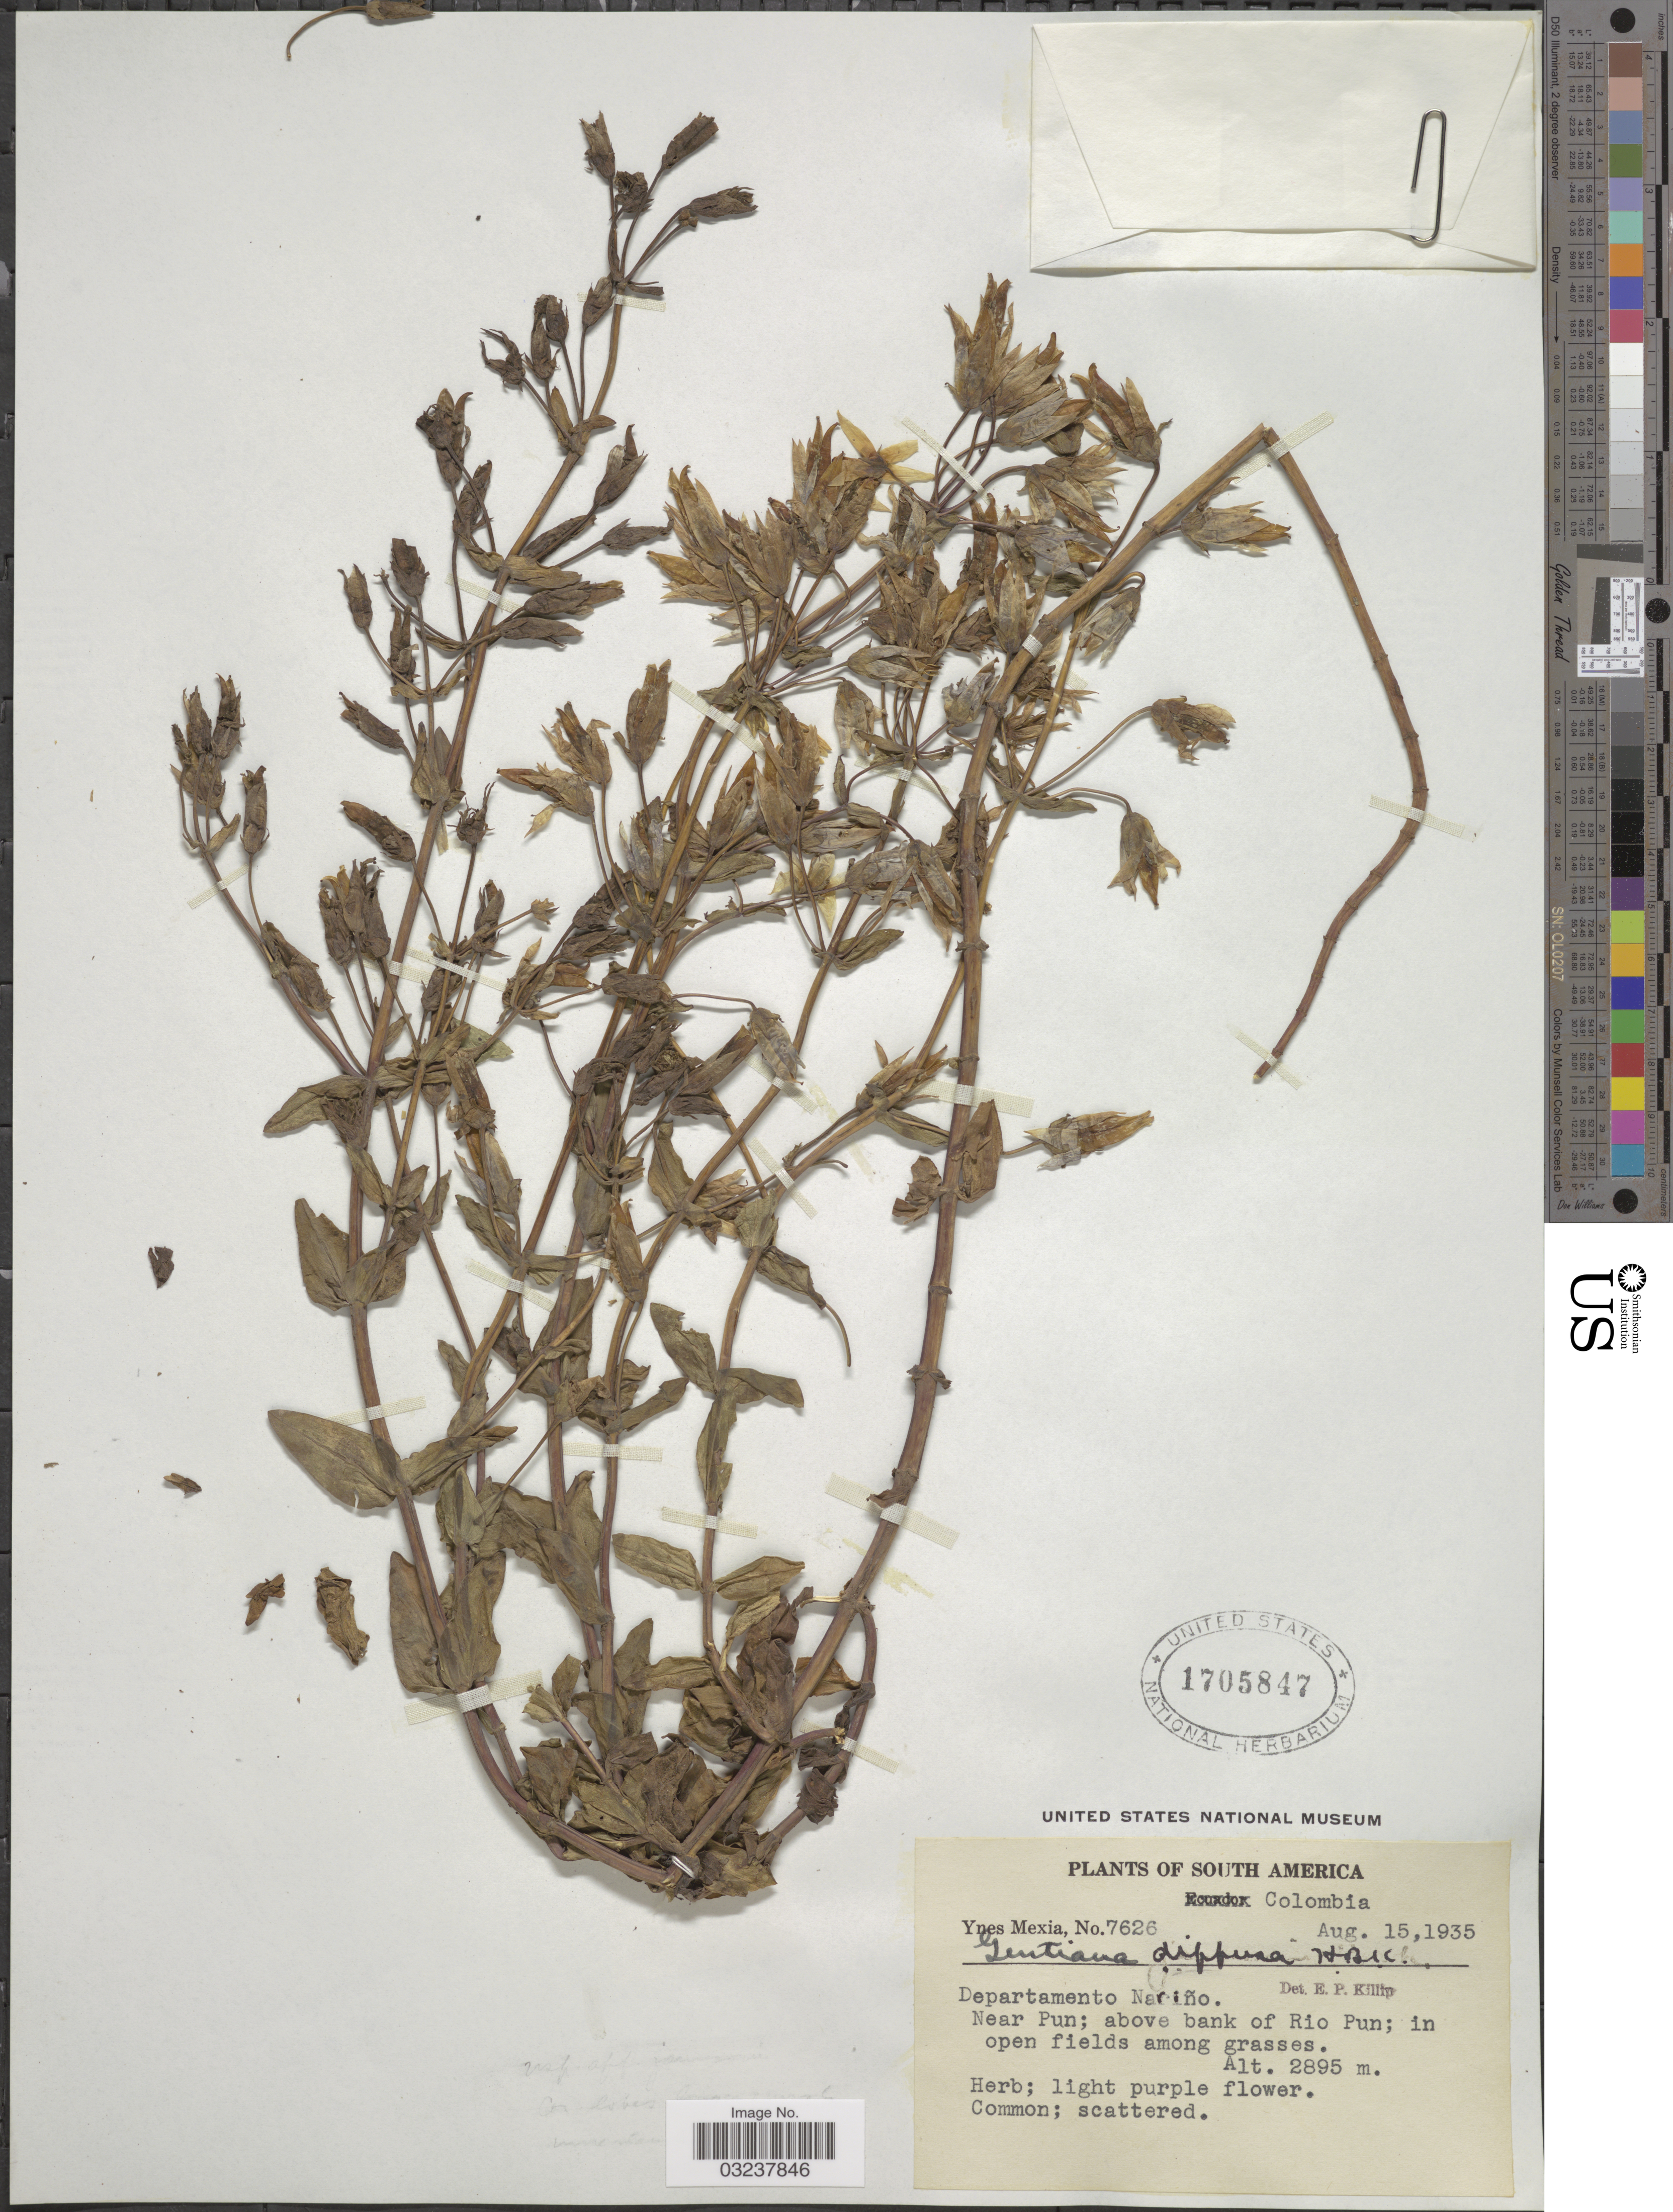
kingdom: Plantae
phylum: Tracheophyta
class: Magnoliopsida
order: Gentianales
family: Gentianaceae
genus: Gentianella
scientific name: Gentianella rapunculoides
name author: (Willd. ex Schult.) J.S. Pringle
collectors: Y. Mexia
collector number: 7626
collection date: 1935-08-15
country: Colombia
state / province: Nariño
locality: Departamento Nariño. Near Pun; above bank of Rio Pun.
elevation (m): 2895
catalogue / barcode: US 1705847